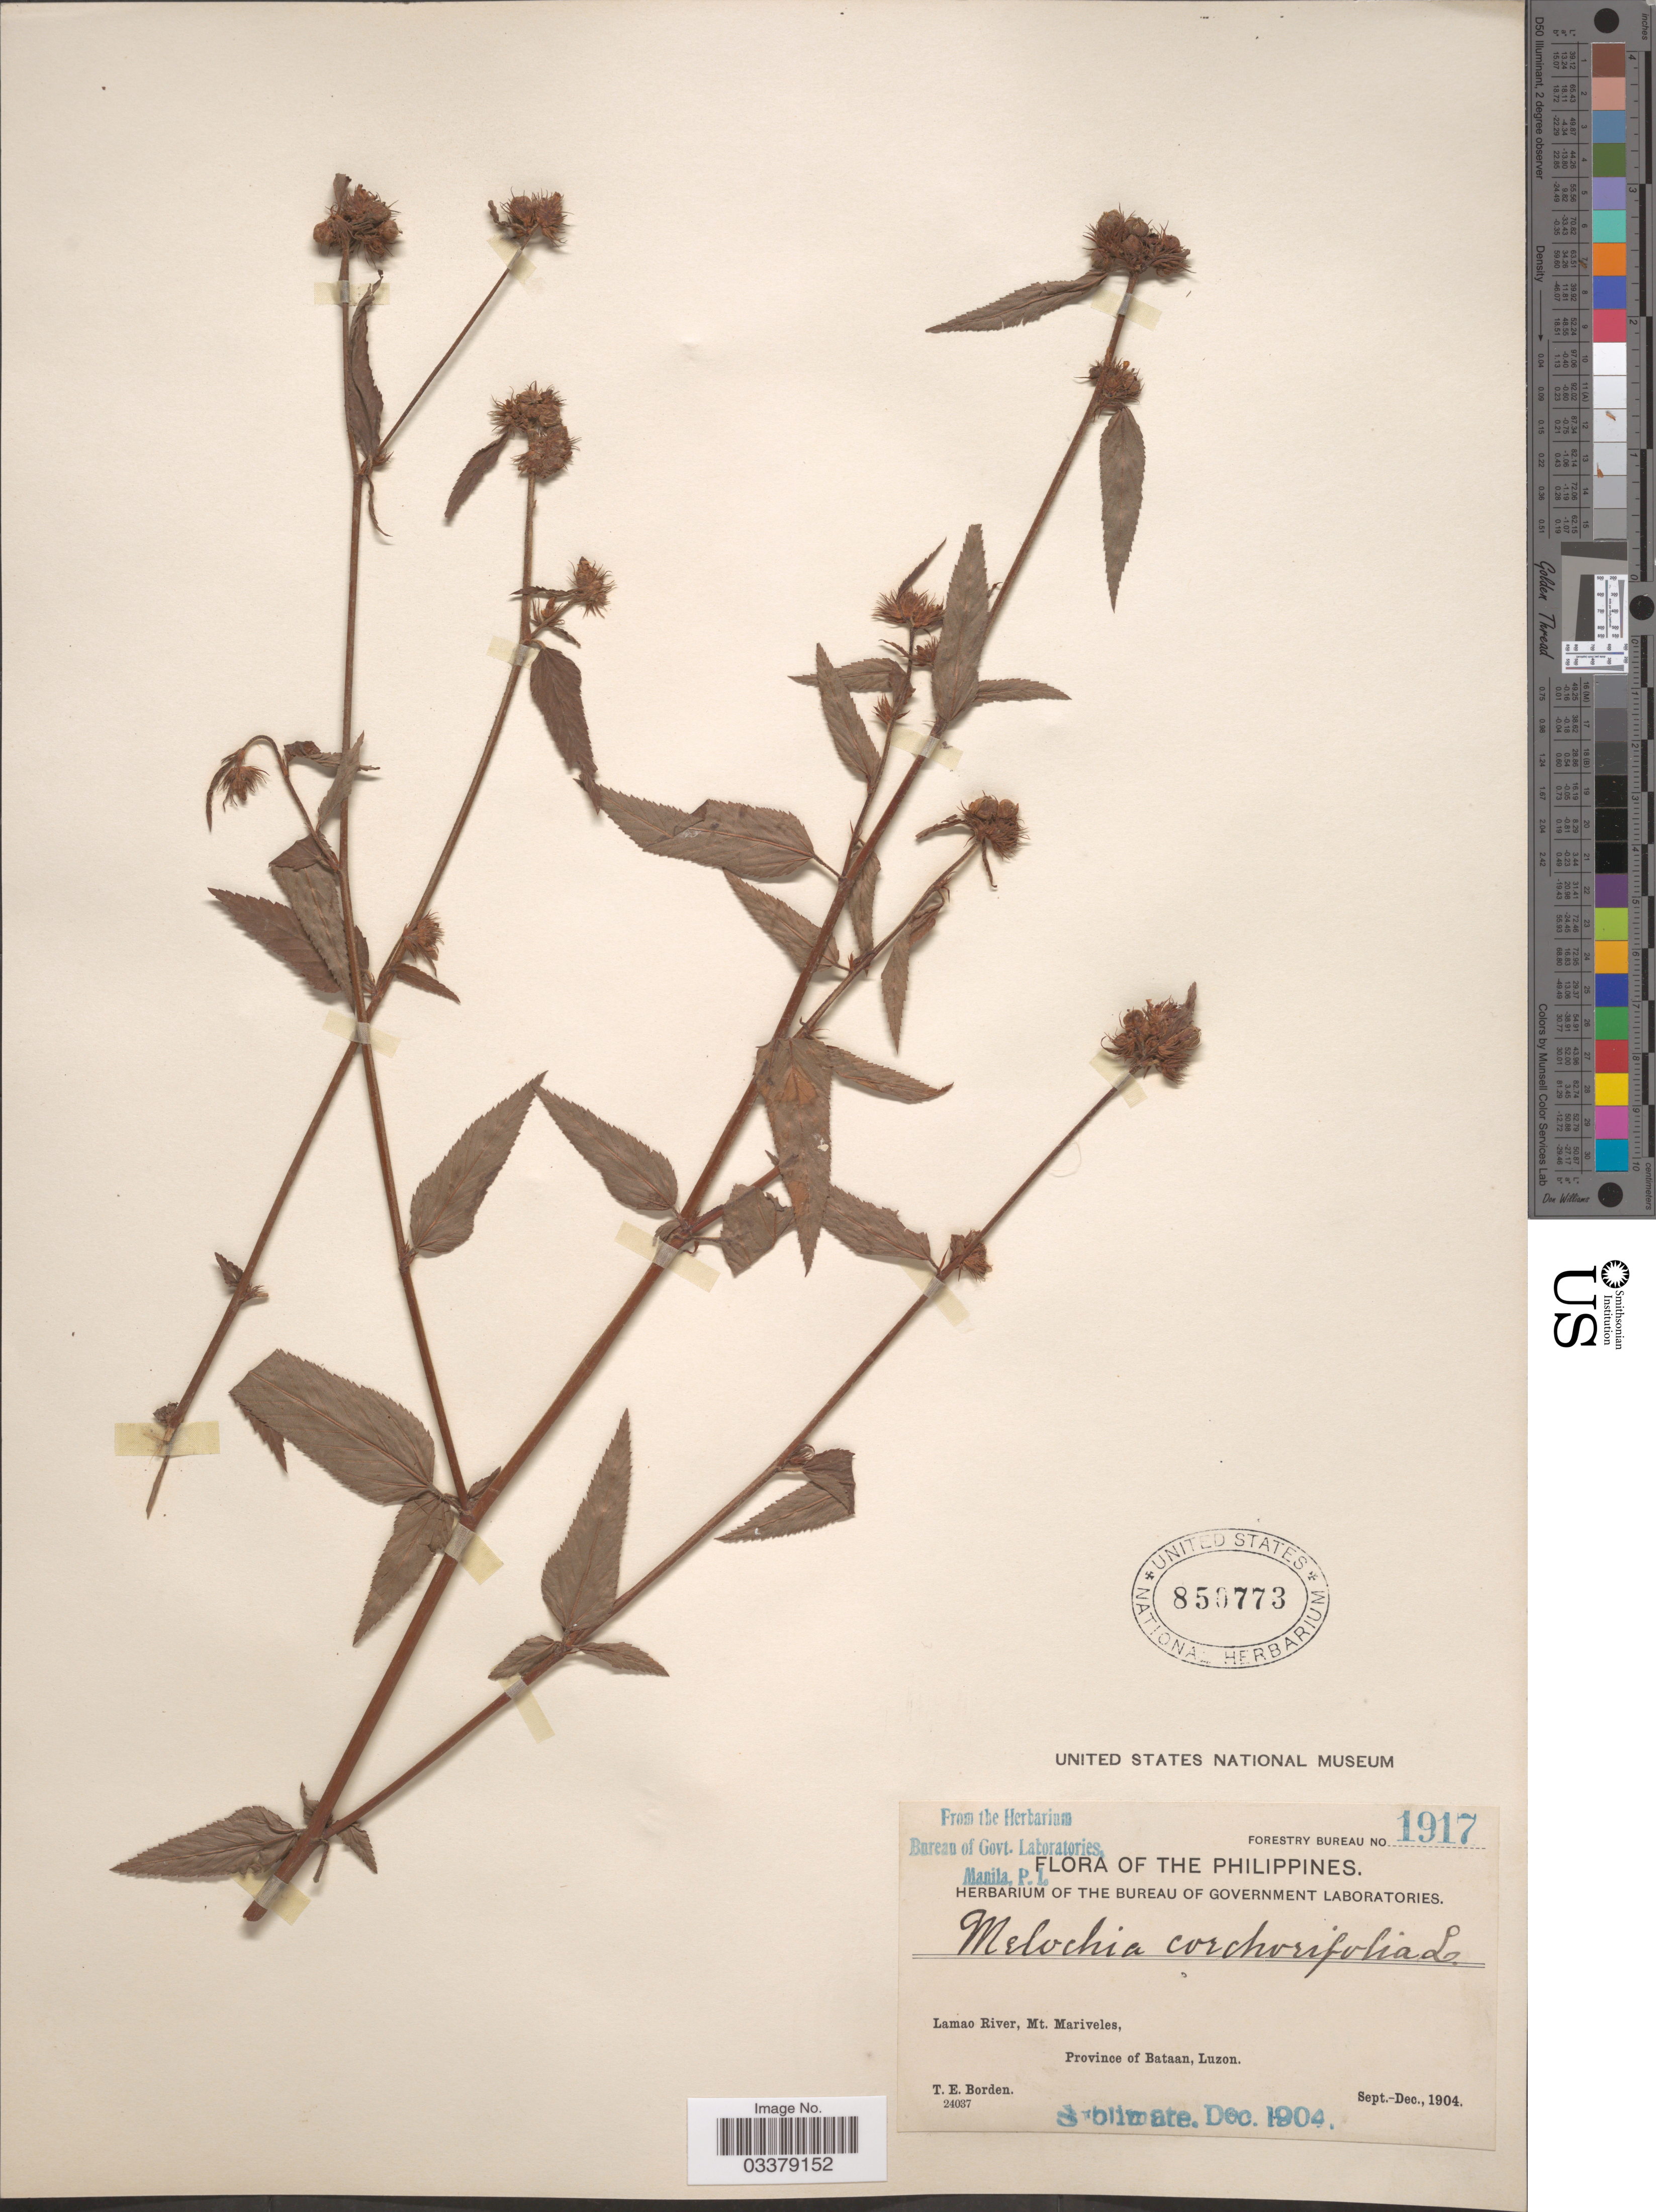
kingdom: Plantae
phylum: Tracheophyta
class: Magnoliopsida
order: Malvales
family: Malvaceae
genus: Melochia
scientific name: Melochia corchorifolia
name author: L.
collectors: T. E. Borden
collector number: Forestry Bureau 1917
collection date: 1904-09/1904-12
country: Philippines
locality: Lamao River, Mt. Mariveles, Province of Bataan, Luzon.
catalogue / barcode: US 850773